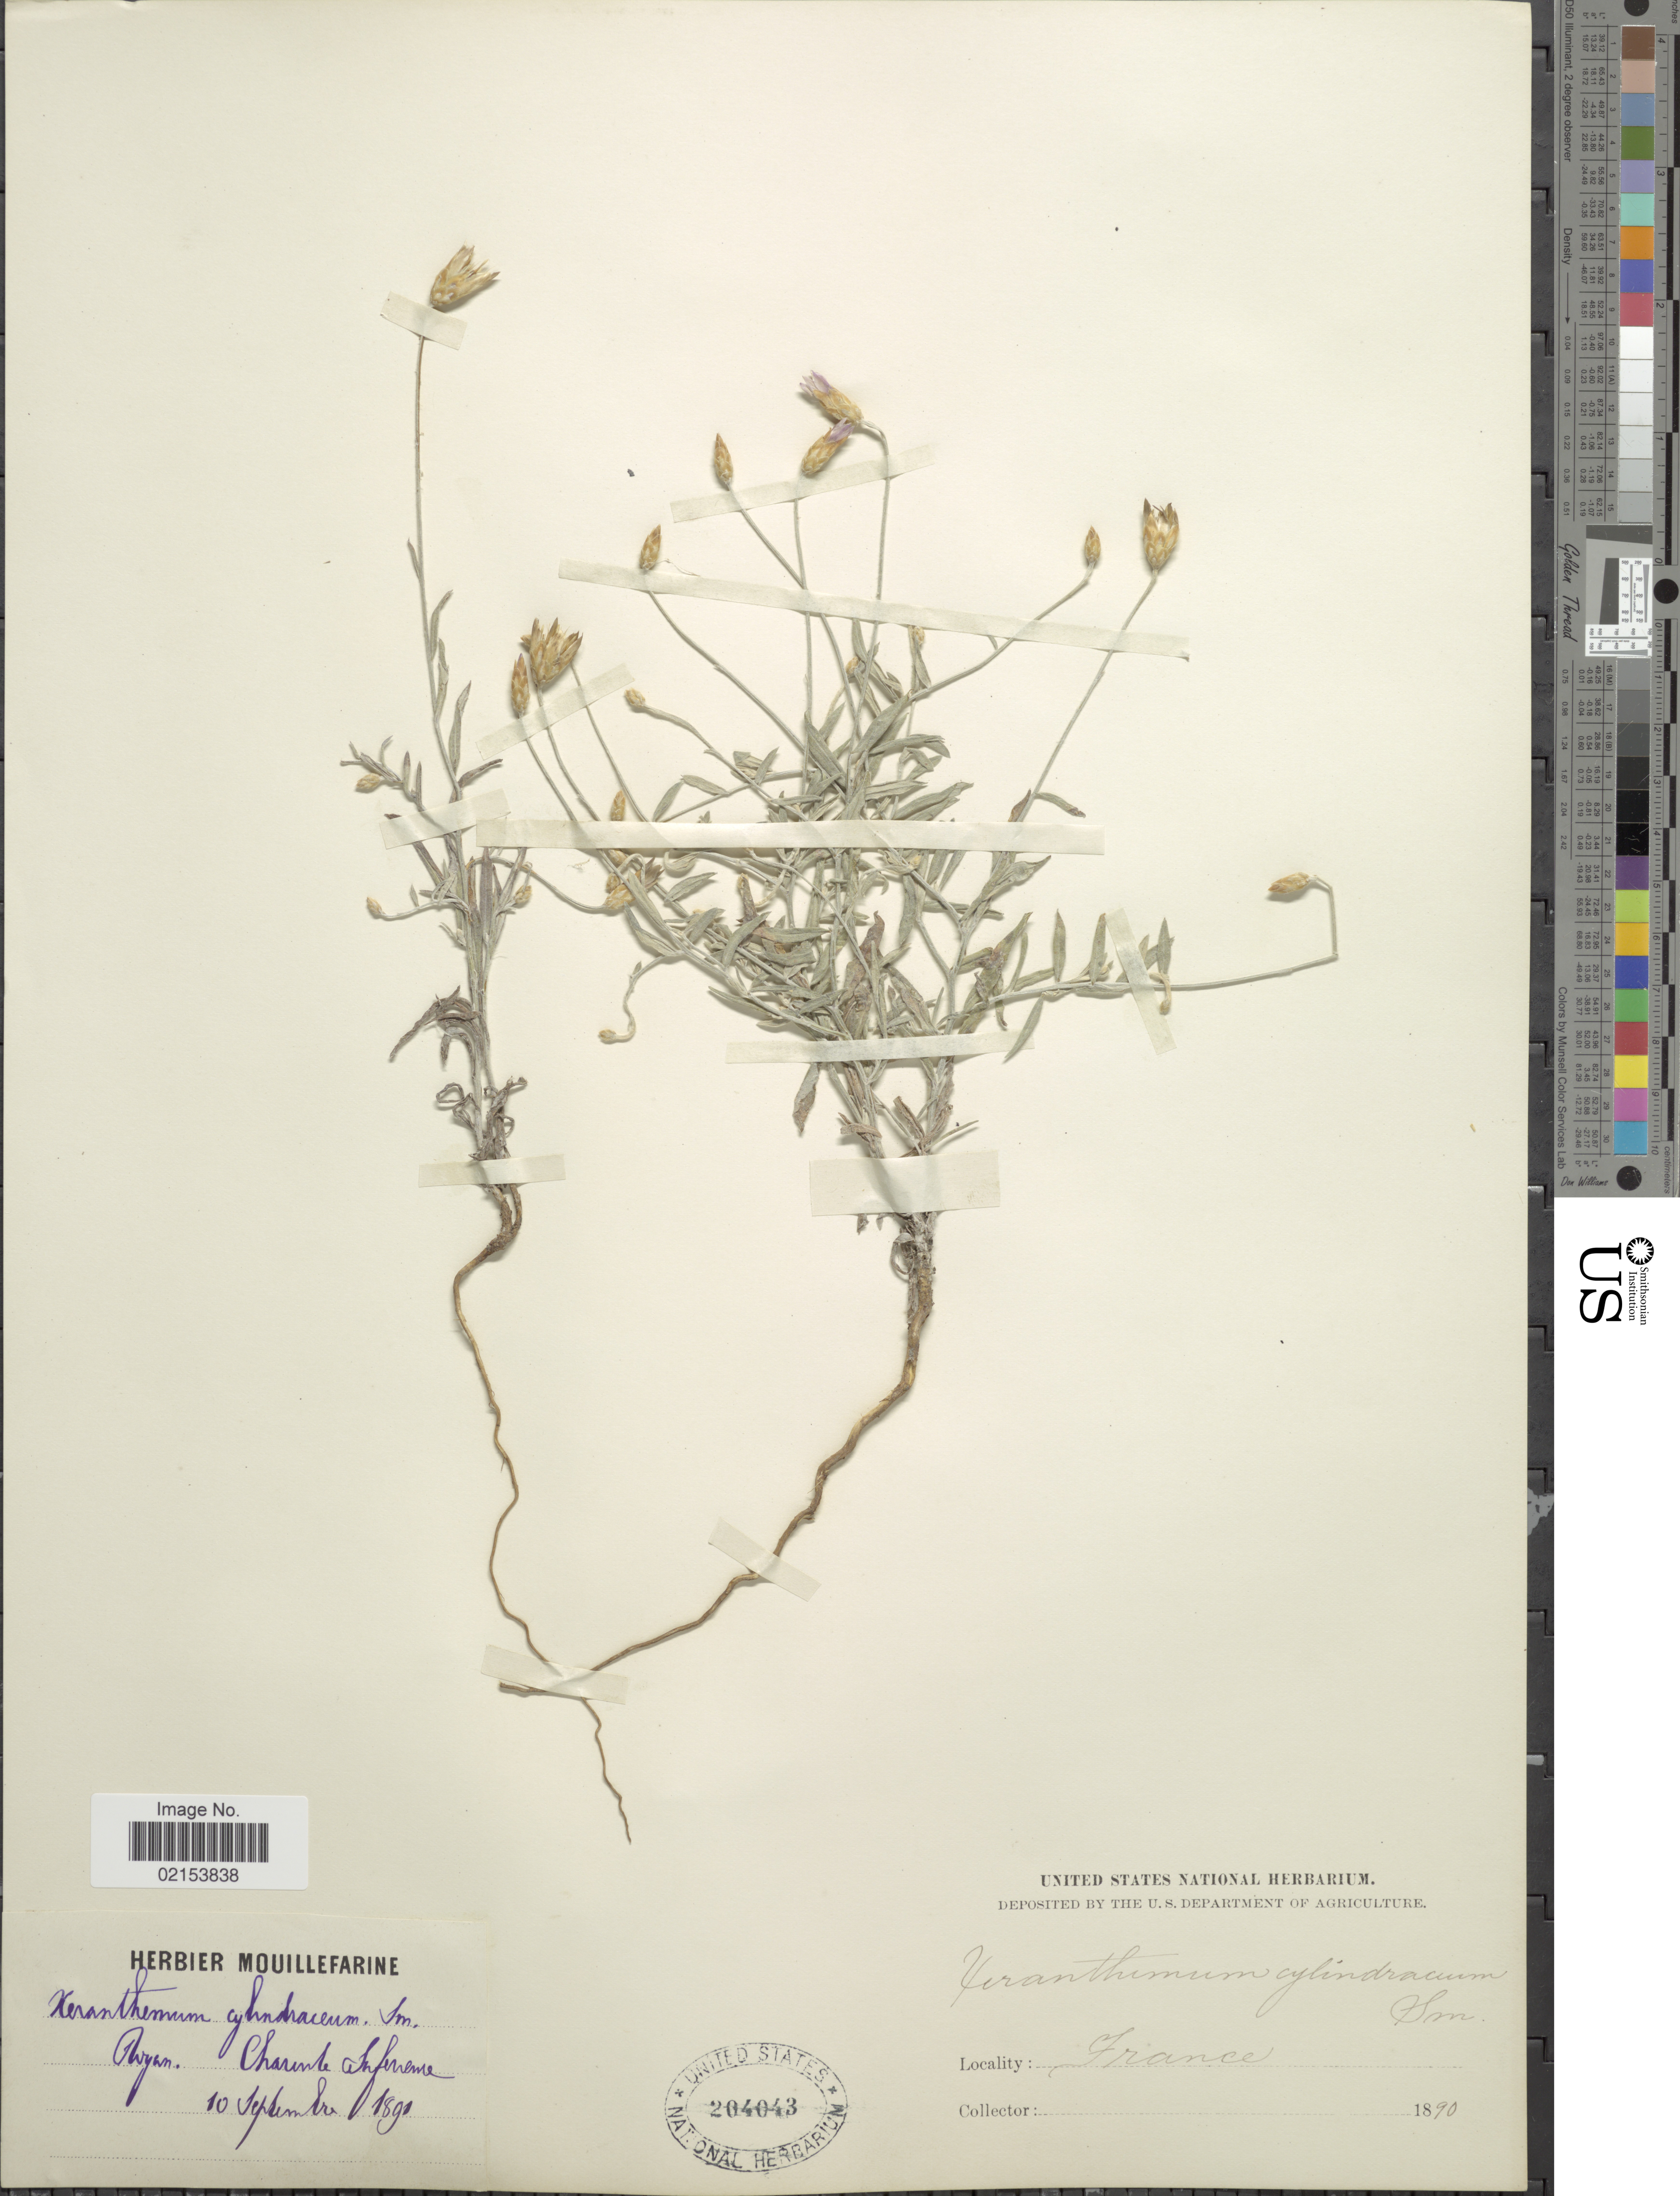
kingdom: Plantae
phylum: Tracheophyta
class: Magnoliopsida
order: Asterales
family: Asteraceae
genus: Xeranthemum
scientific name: Xeranthemum cylindraceum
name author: Sm.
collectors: ex herb. Mouillefarine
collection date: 1890-09-10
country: France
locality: Avyron. Charente Infereme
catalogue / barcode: US 204043